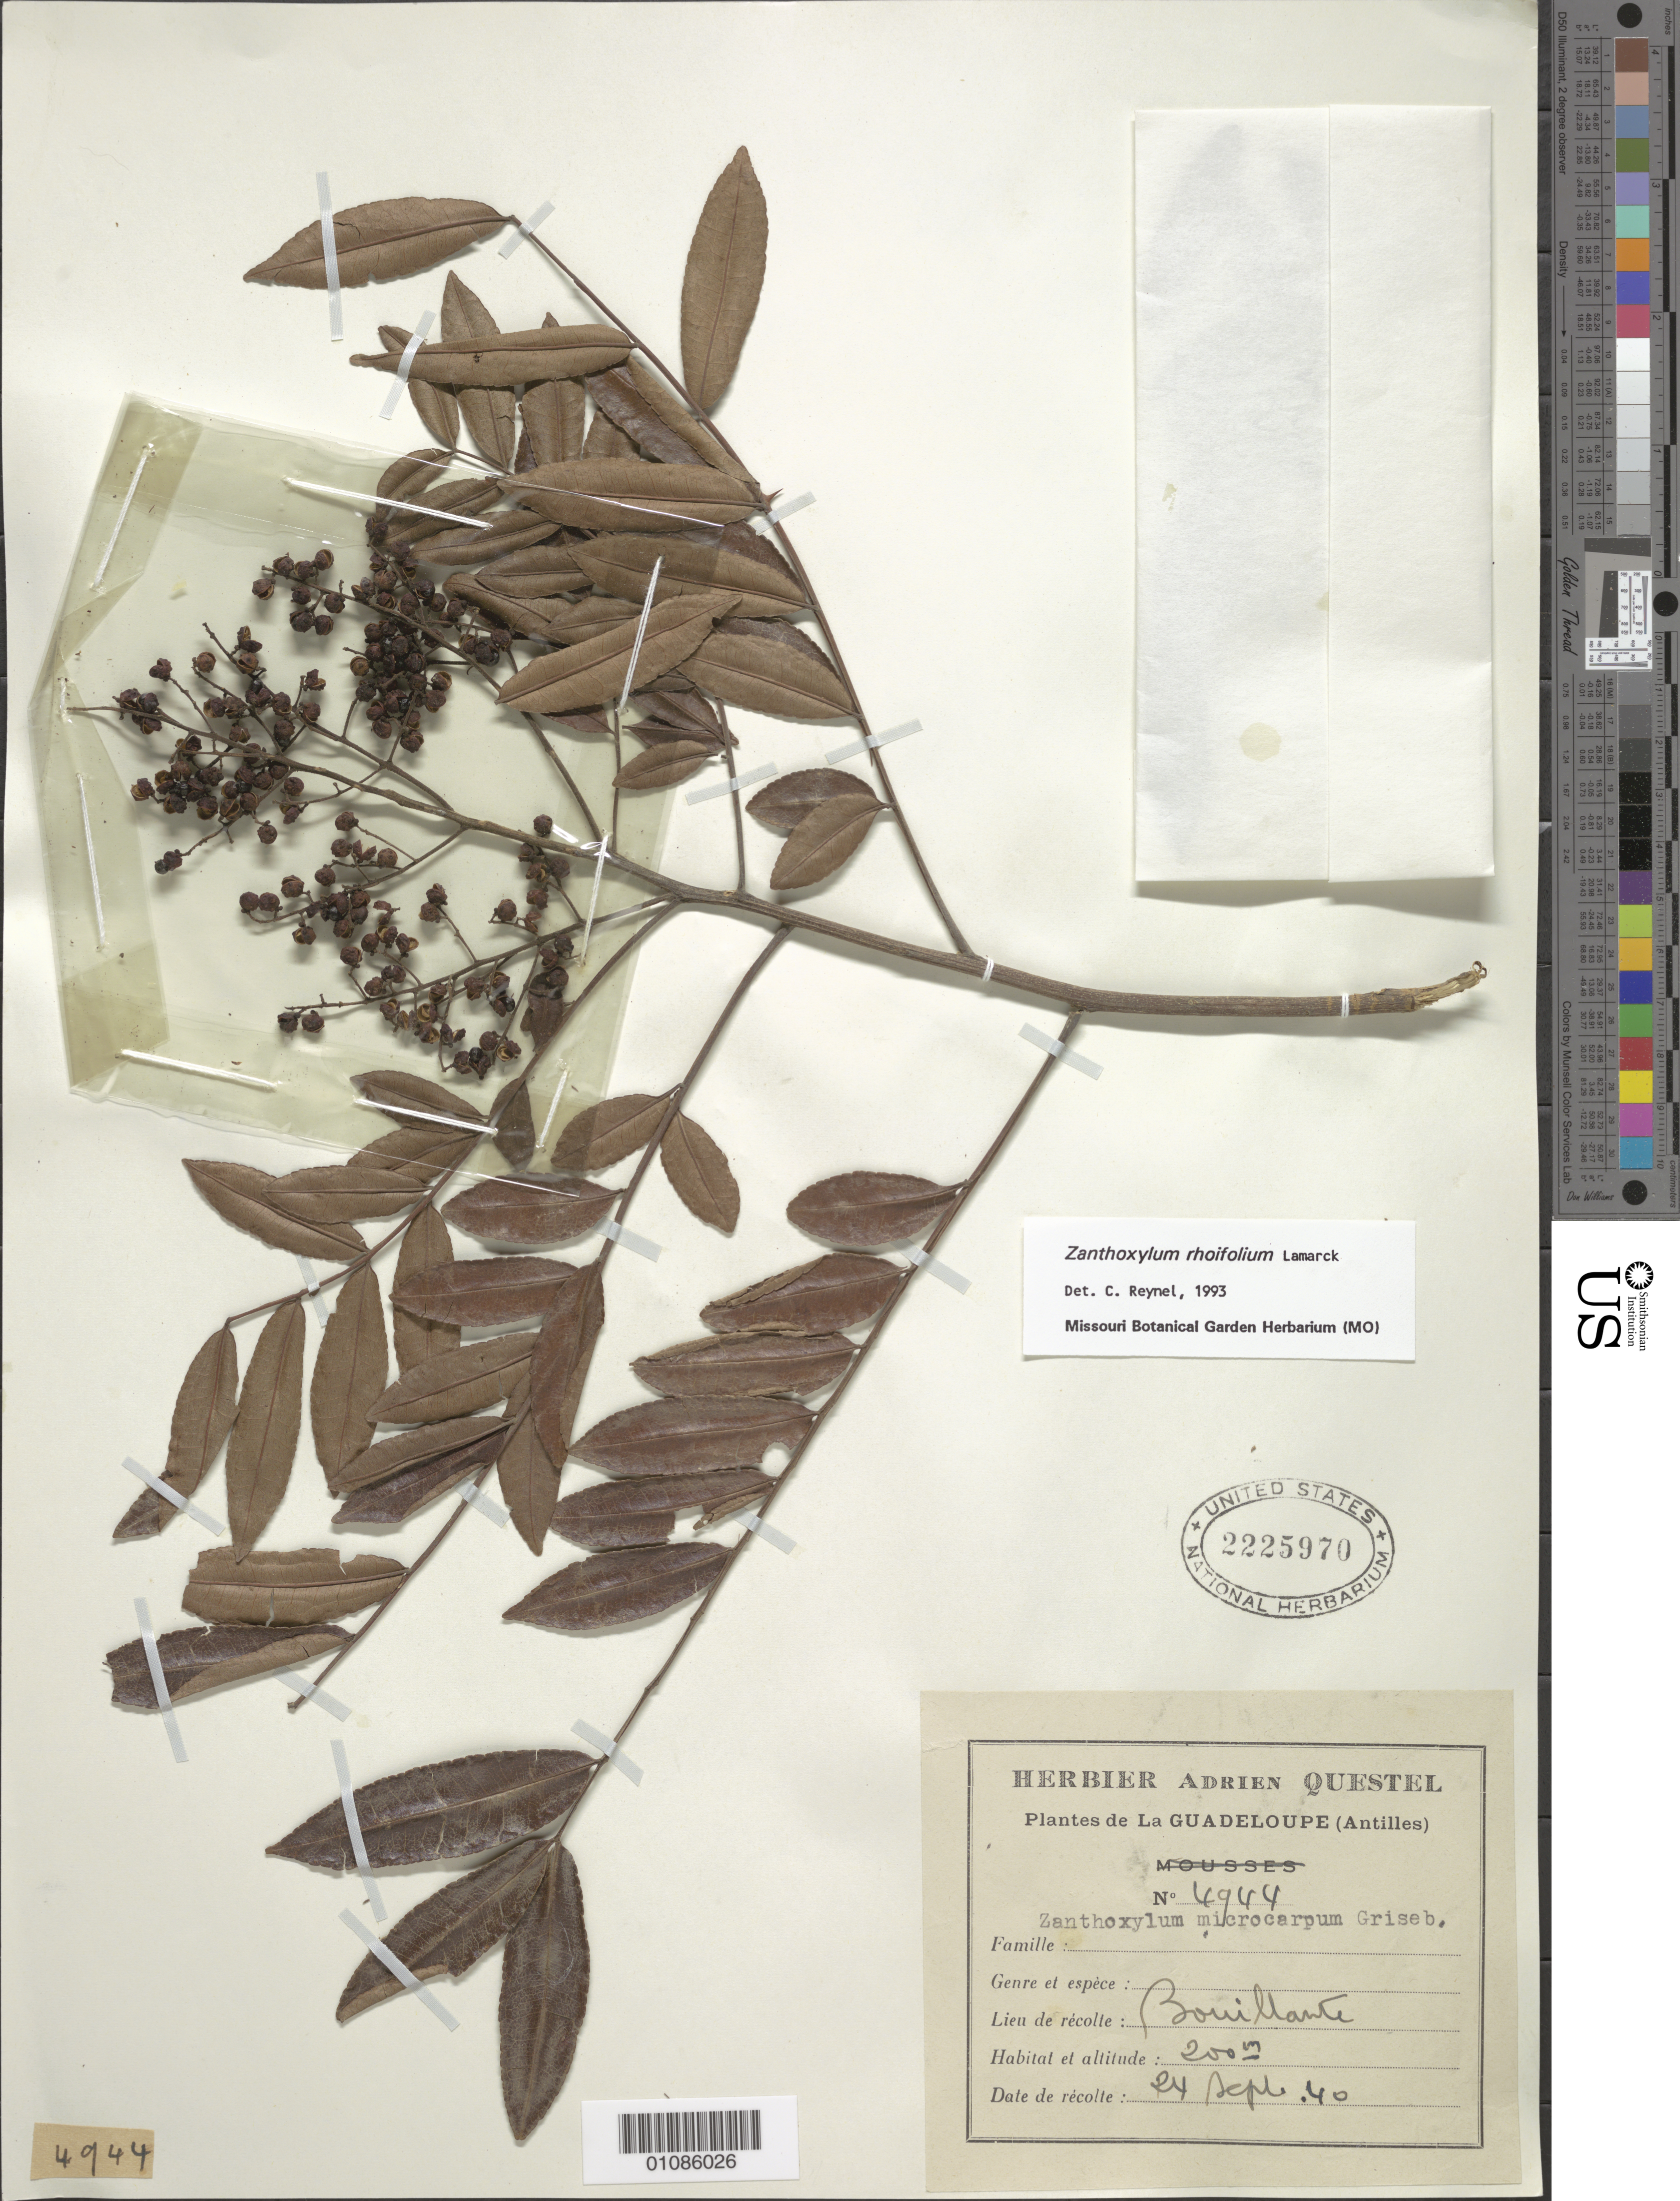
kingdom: Plantae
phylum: Tracheophyta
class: Magnoliopsida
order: Sapindales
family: Rutaceae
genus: Zanthoxylum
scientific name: Zanthoxylum microcarpum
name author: Griseb.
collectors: A. Questel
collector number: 4944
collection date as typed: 24 Sep 1940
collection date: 1940-09-24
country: Guadeloupe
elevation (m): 200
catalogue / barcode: US 2225970